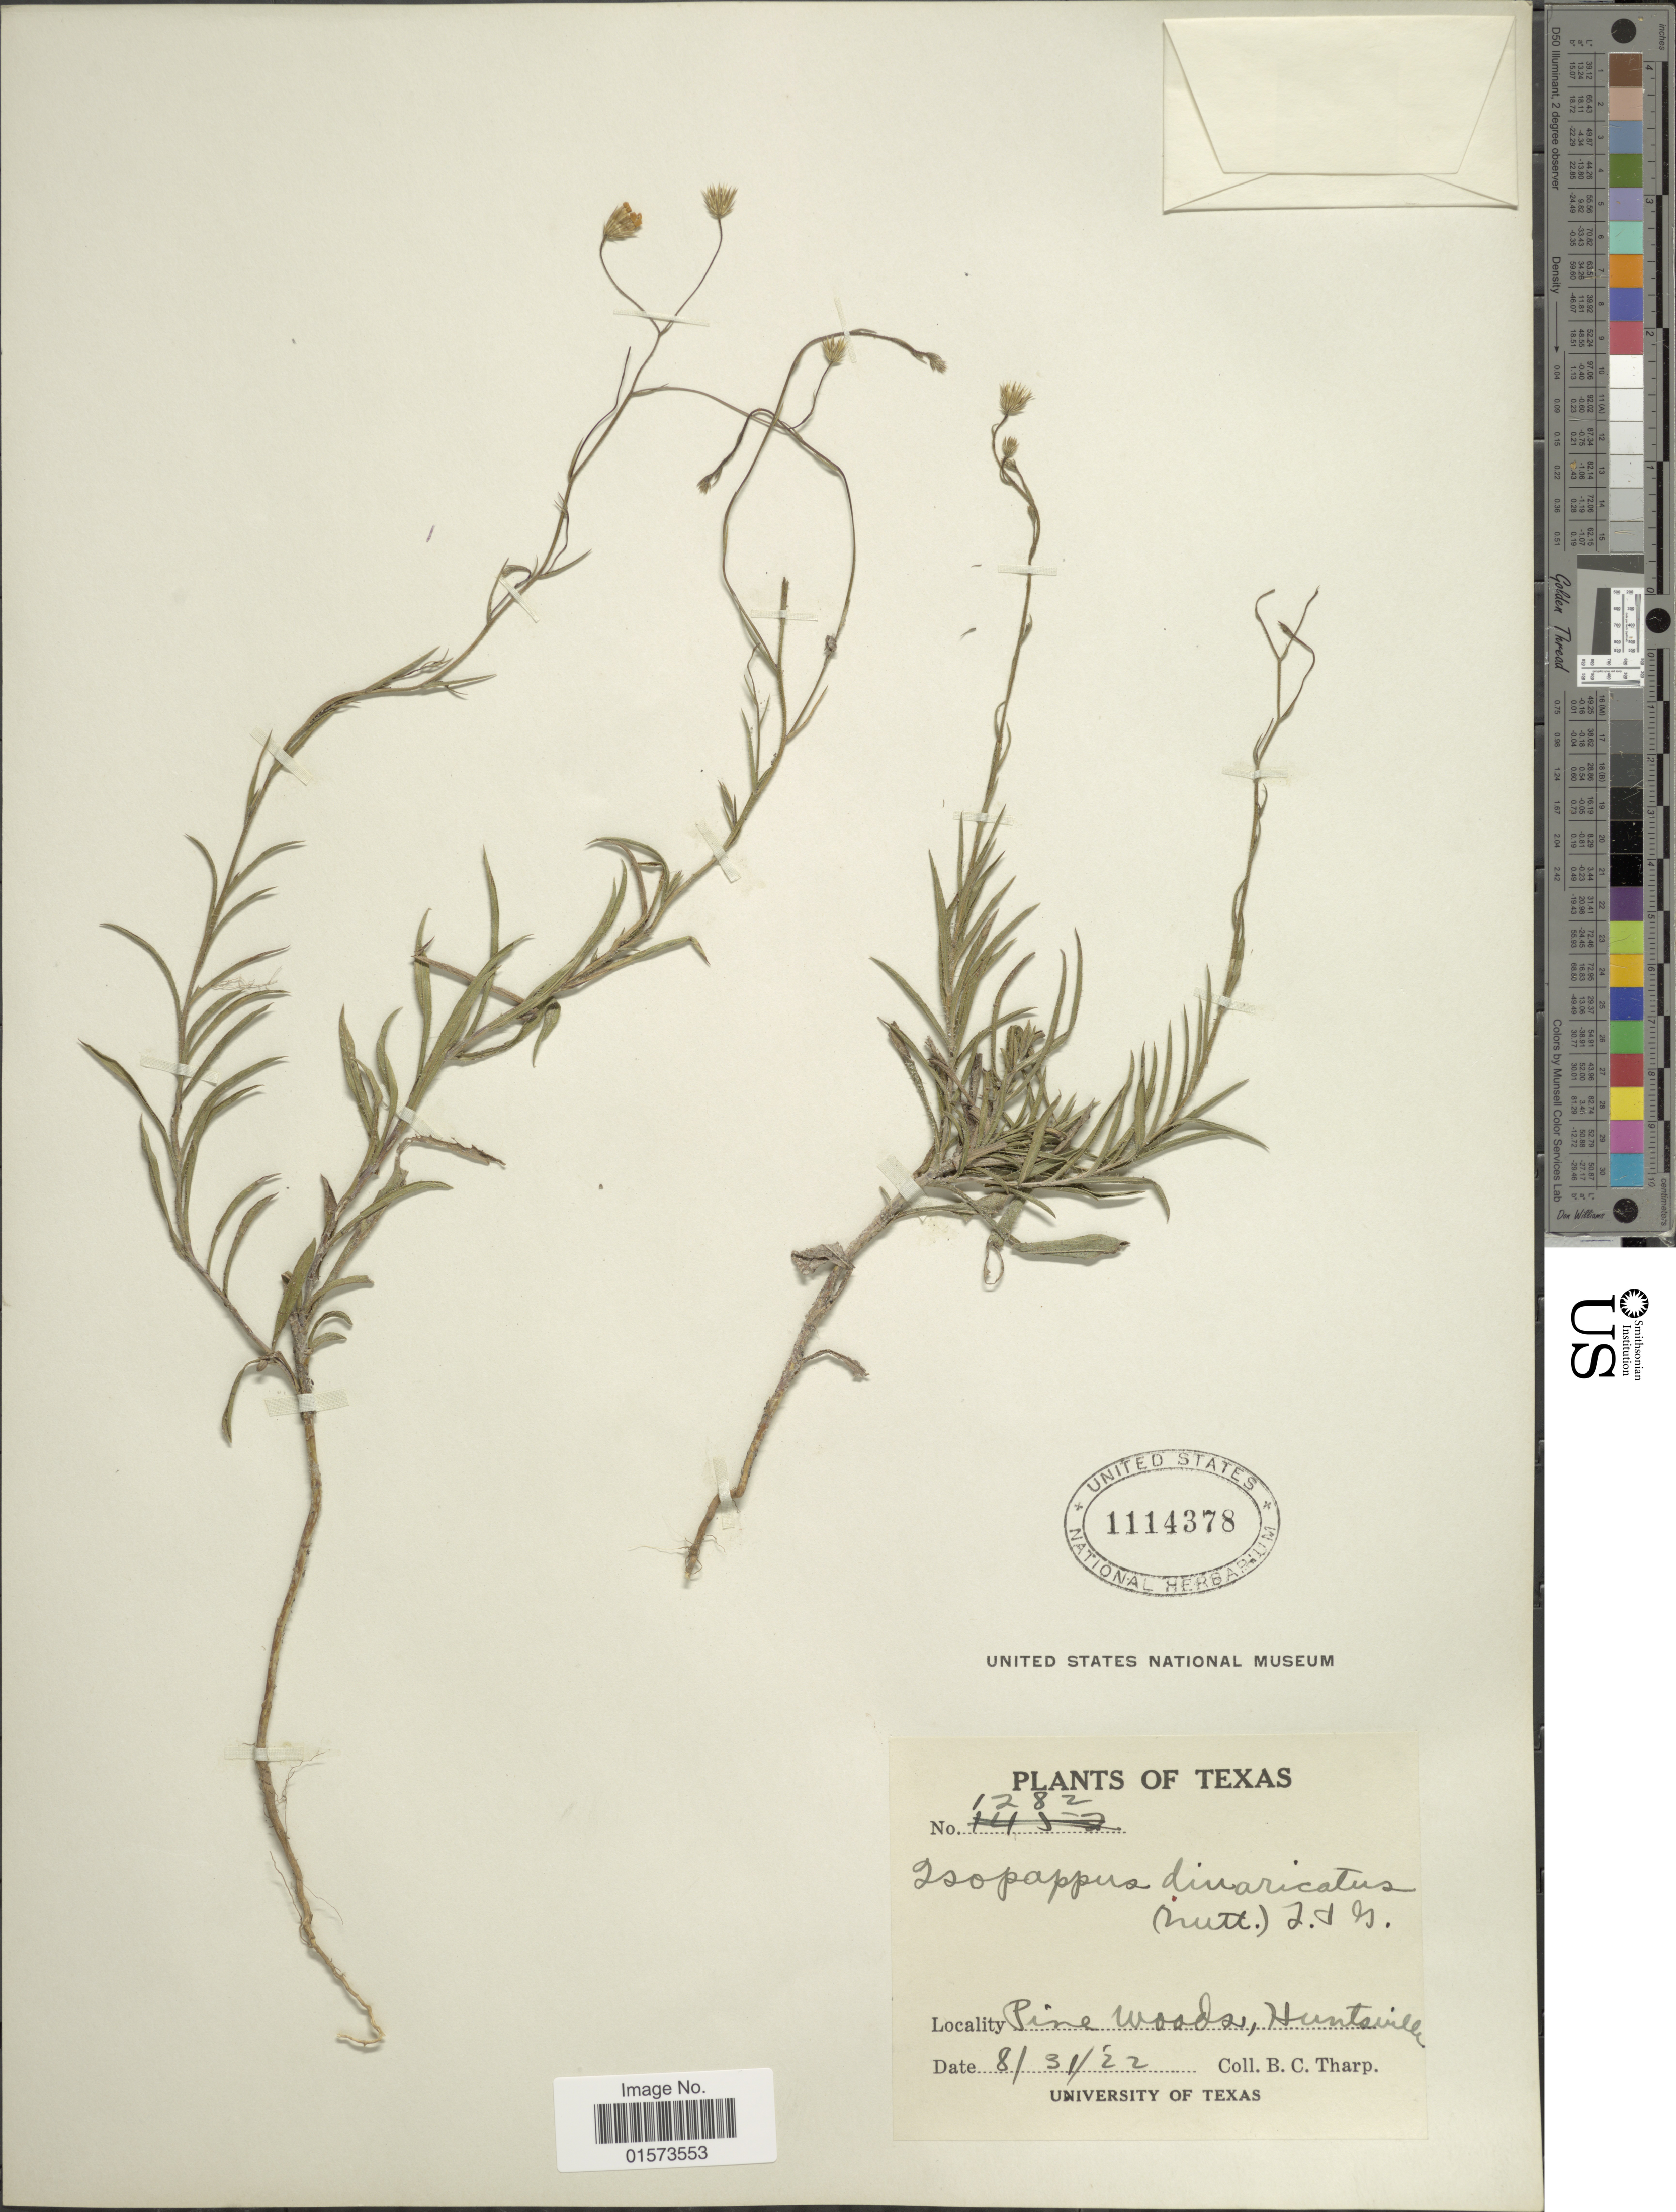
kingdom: Plantae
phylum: Tracheophyta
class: Magnoliopsida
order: Asterales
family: Asteraceae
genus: Croptilon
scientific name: Croptilon divaricatum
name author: (Nutt.) Raf.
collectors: B. C. Tharp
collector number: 1282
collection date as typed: Transcribed d/m/y: 31/8/22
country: United States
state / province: Texas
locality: Pine woods, Huntsville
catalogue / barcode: US 1114378